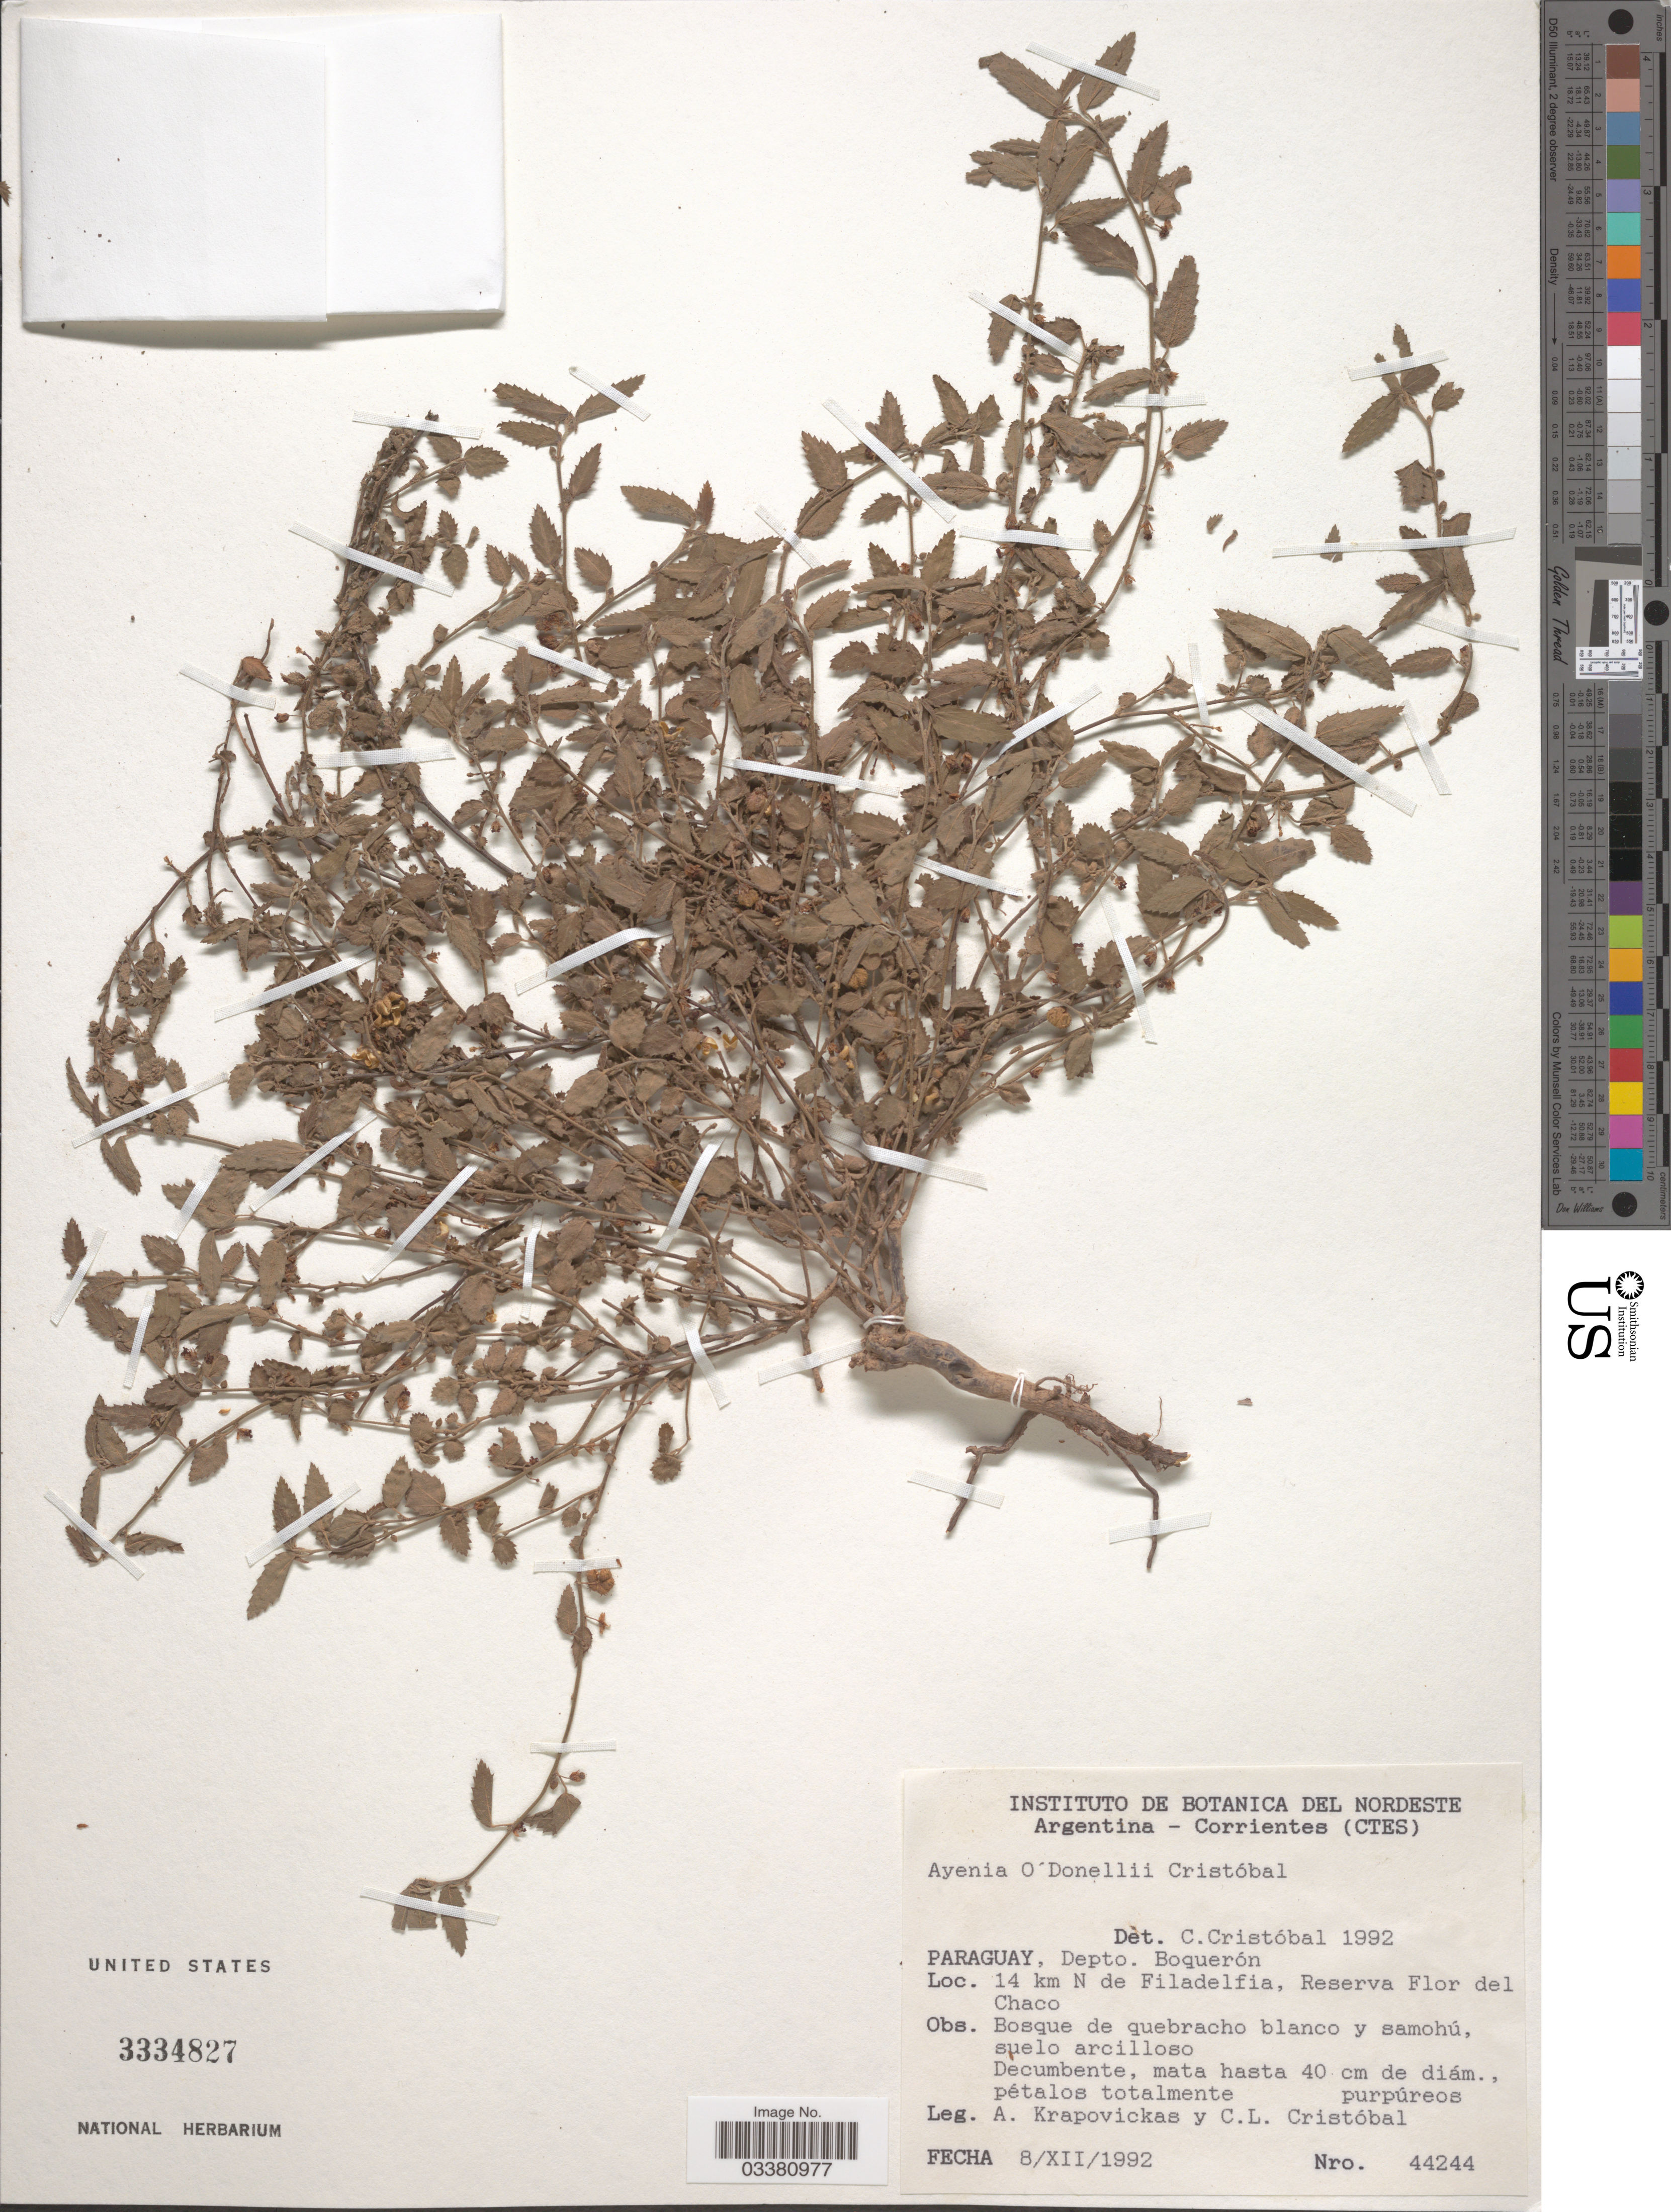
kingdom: Plantae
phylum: Tracheophyta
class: Magnoliopsida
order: Malvales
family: Malvaceae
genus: Ayenia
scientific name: Ayenia odonellii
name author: Cristóbal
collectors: A. Krapovickas & C. L. Cristóbal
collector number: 44244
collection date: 1992-12-08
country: Paraguay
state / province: Boqueron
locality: Depto. Boquerón. 14 km N de Filadelfia, Reserva Flor del Chaco.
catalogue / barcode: US 3334827